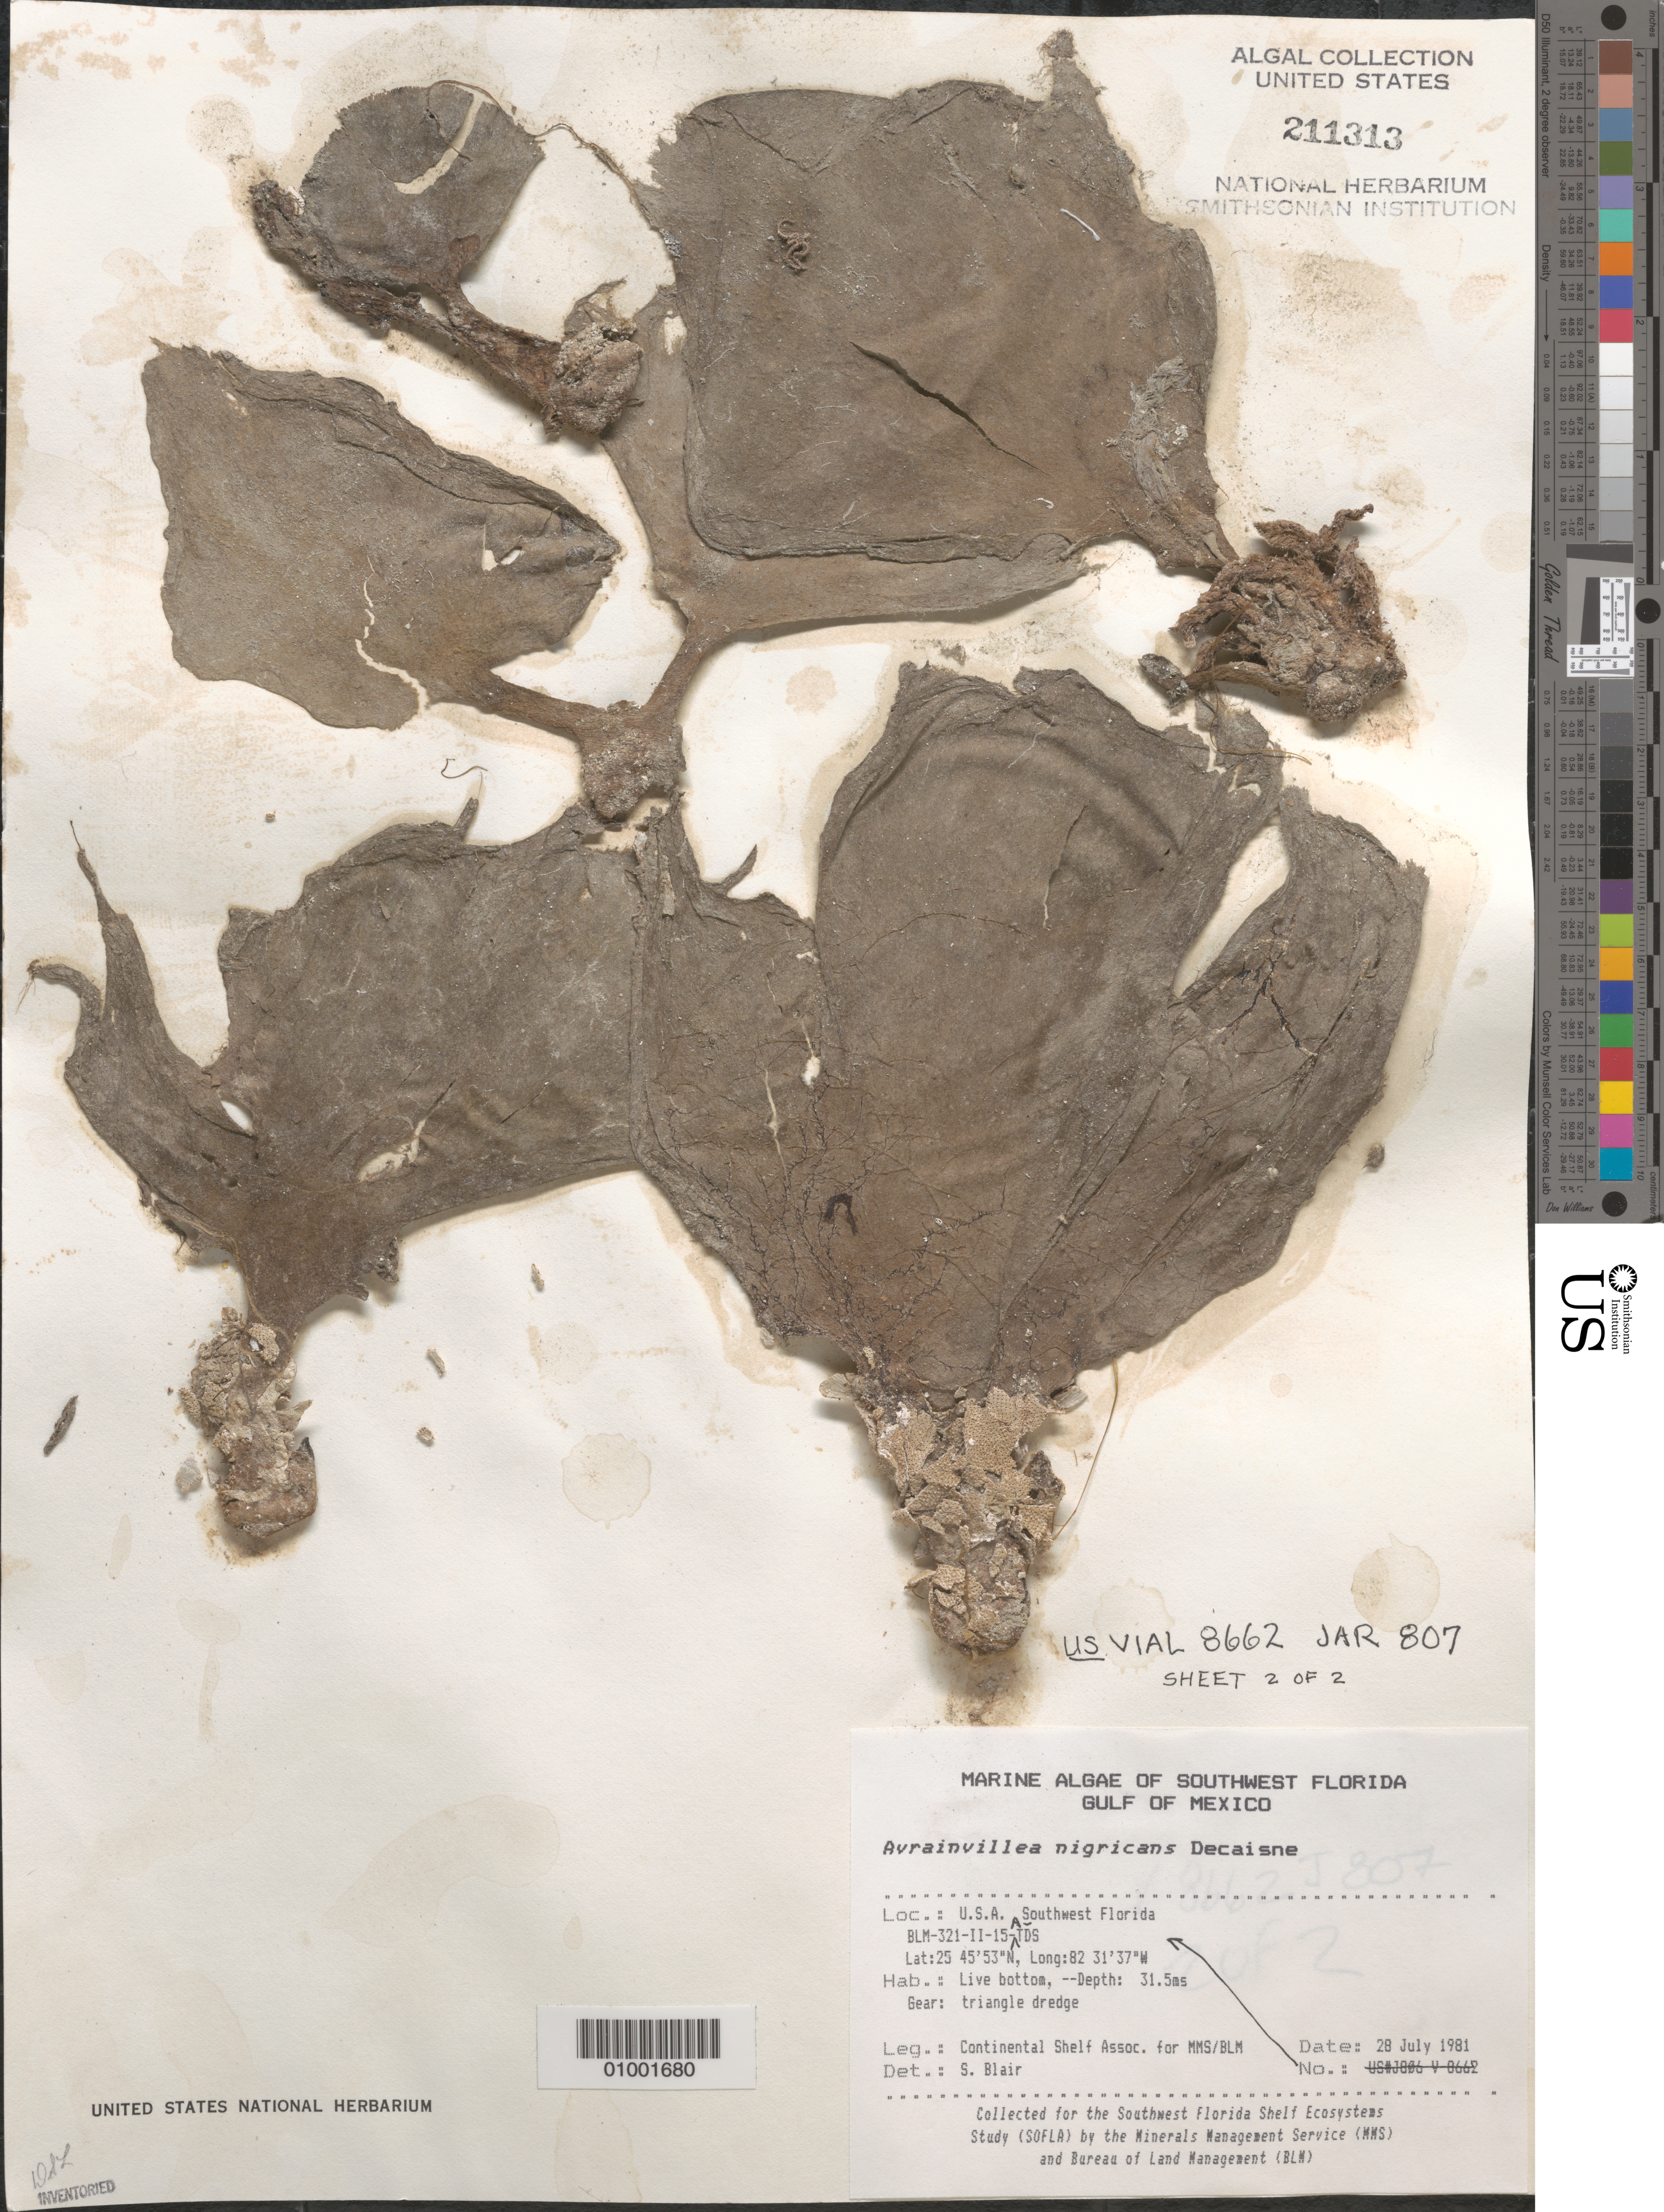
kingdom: Plantae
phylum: Chlorophyta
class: Ulvophyceae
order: Bryopsidales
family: Dichotomosiphonaceae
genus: Avrainvillea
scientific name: Avrainvillea nigricans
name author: Decne.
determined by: Blair, S. M.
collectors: Continental Shelf Associates for the MMS/BLM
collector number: BLM-321-II-15-A-TDS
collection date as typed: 28 Jul 1981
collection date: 1981-07-28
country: United States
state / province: Florida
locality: Gulf of Mexico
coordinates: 25 45'53"N, 82 31'37"W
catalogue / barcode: US 211313